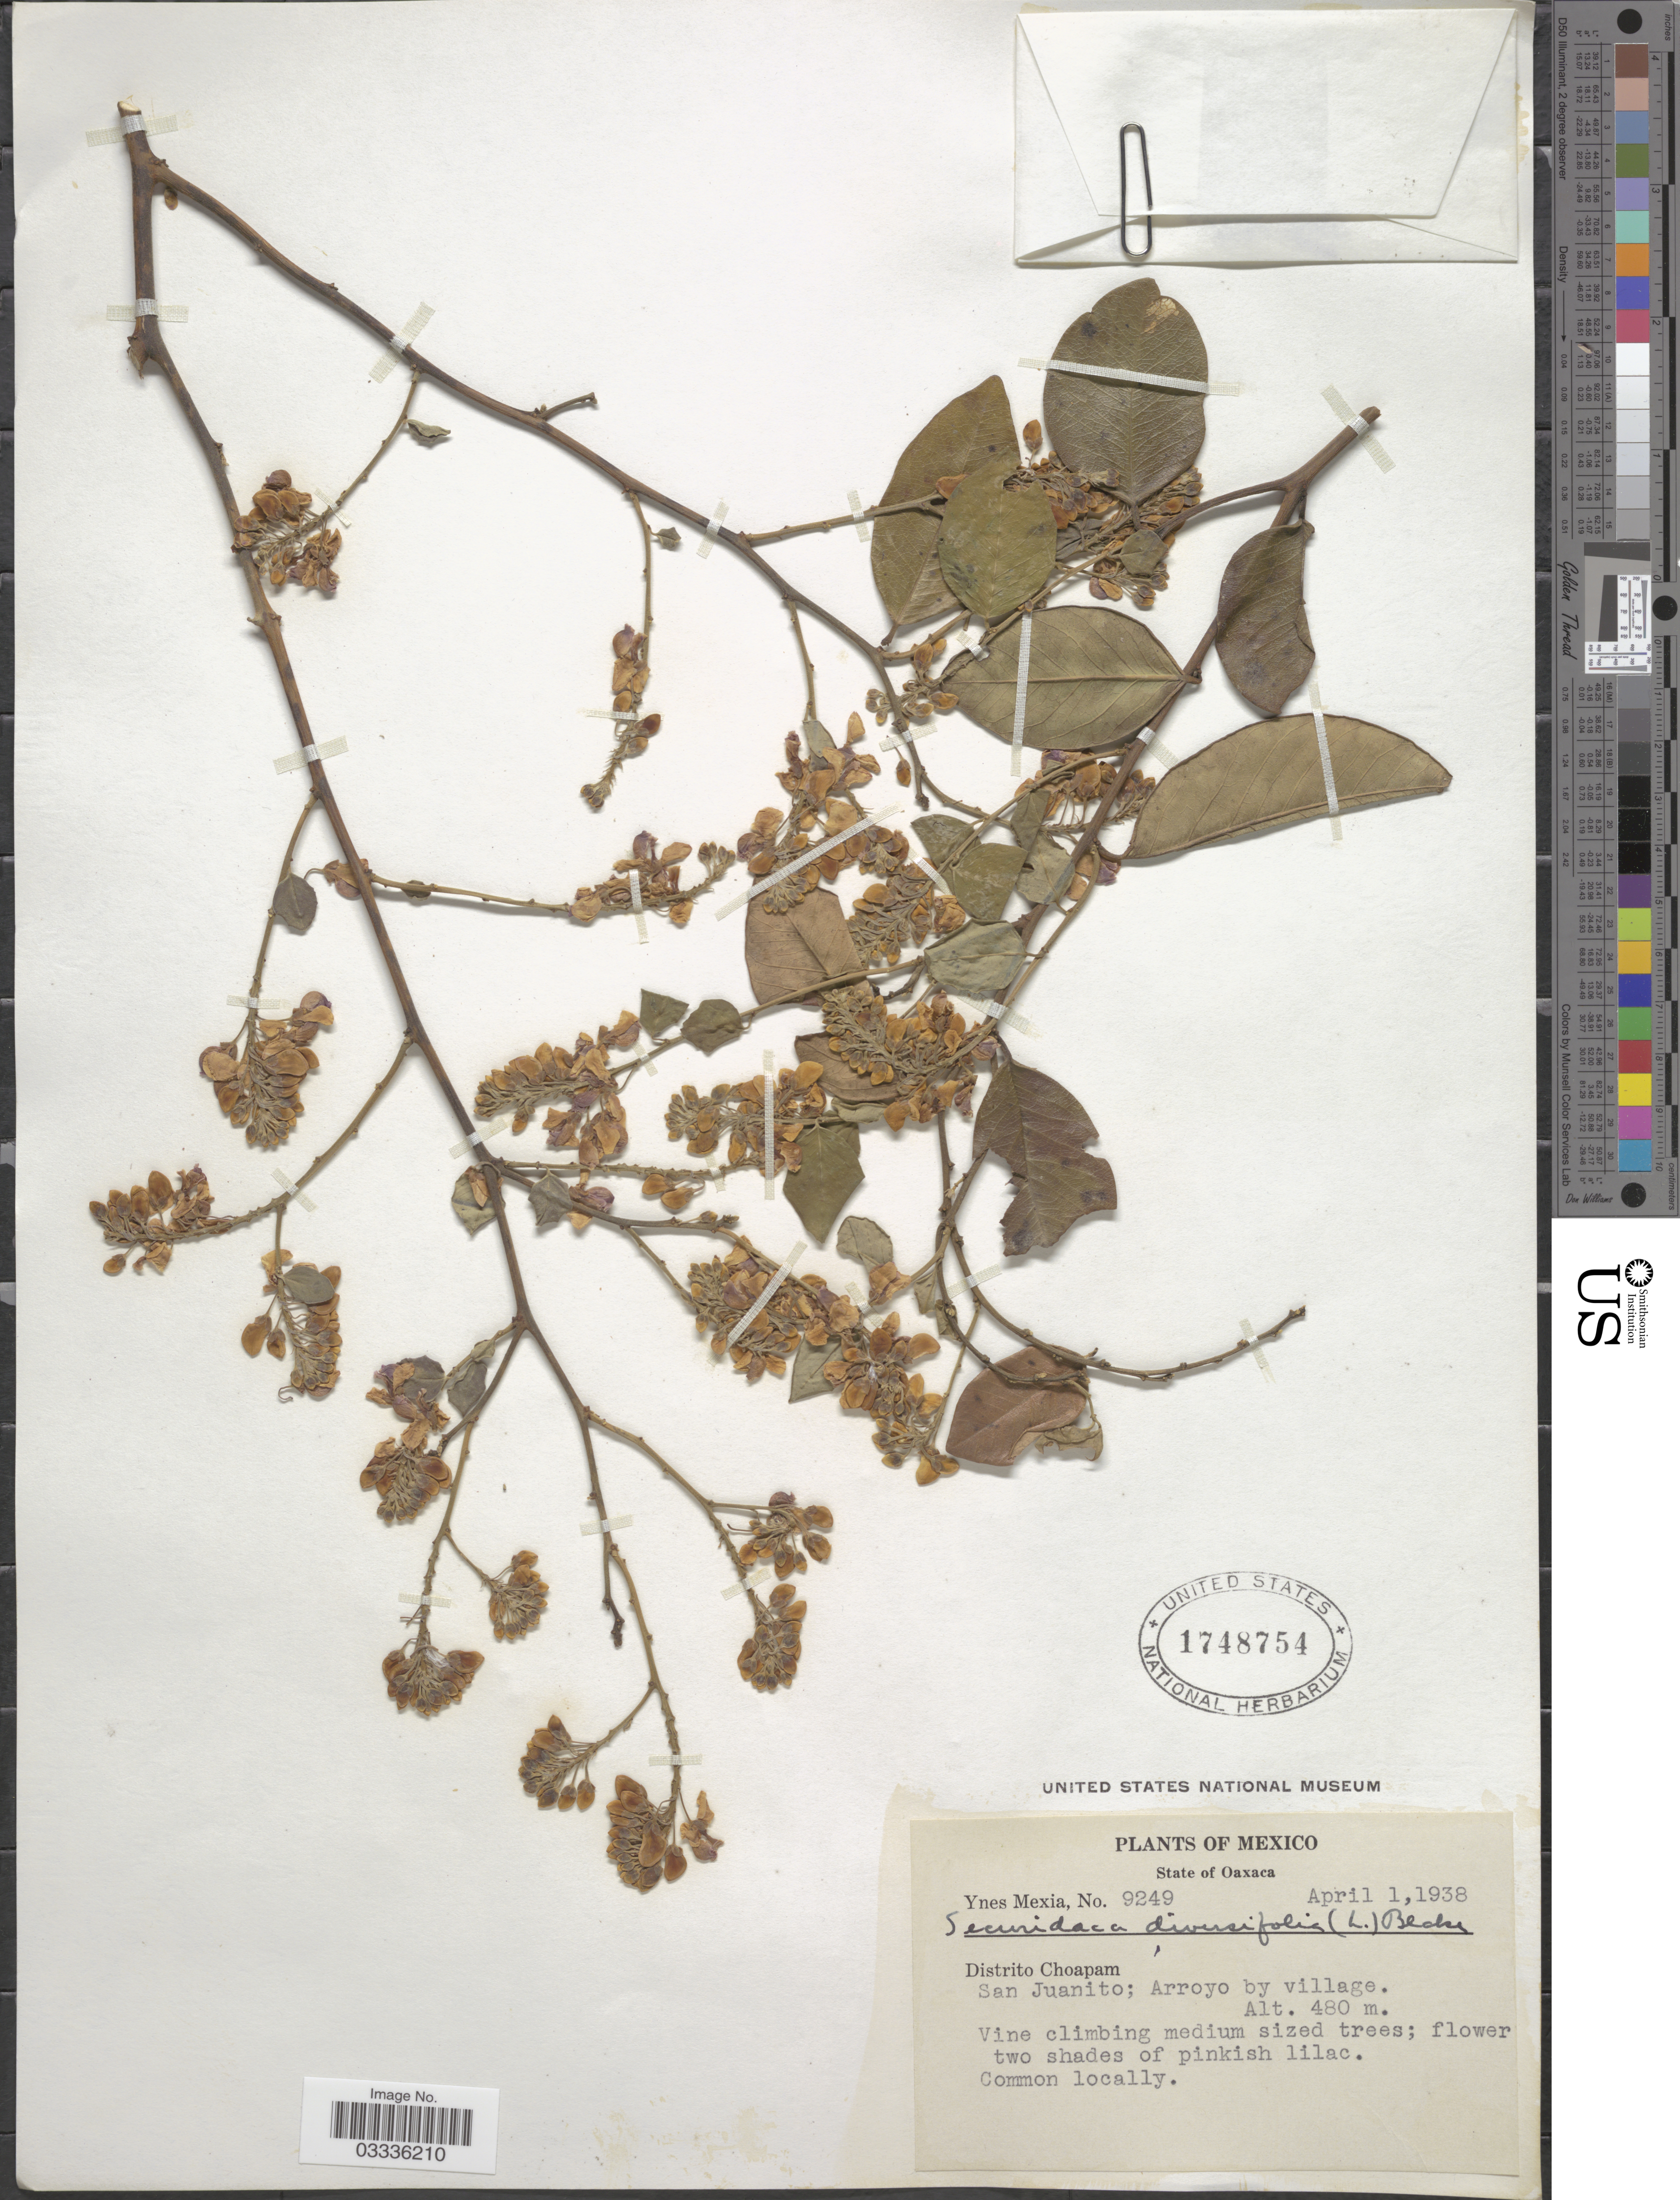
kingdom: Plantae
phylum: Tracheophyta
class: Magnoliopsida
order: Fabales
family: Polygalaceae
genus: Securidaca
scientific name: Securidaca diversifolia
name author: (L.) S.F. Blake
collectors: Y. Mexia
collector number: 9249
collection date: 1938-04-01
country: Mexico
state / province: Oaxaca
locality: Distrito Choapam. San Juanito; Arroyo by village.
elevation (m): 480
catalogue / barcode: US 1748754